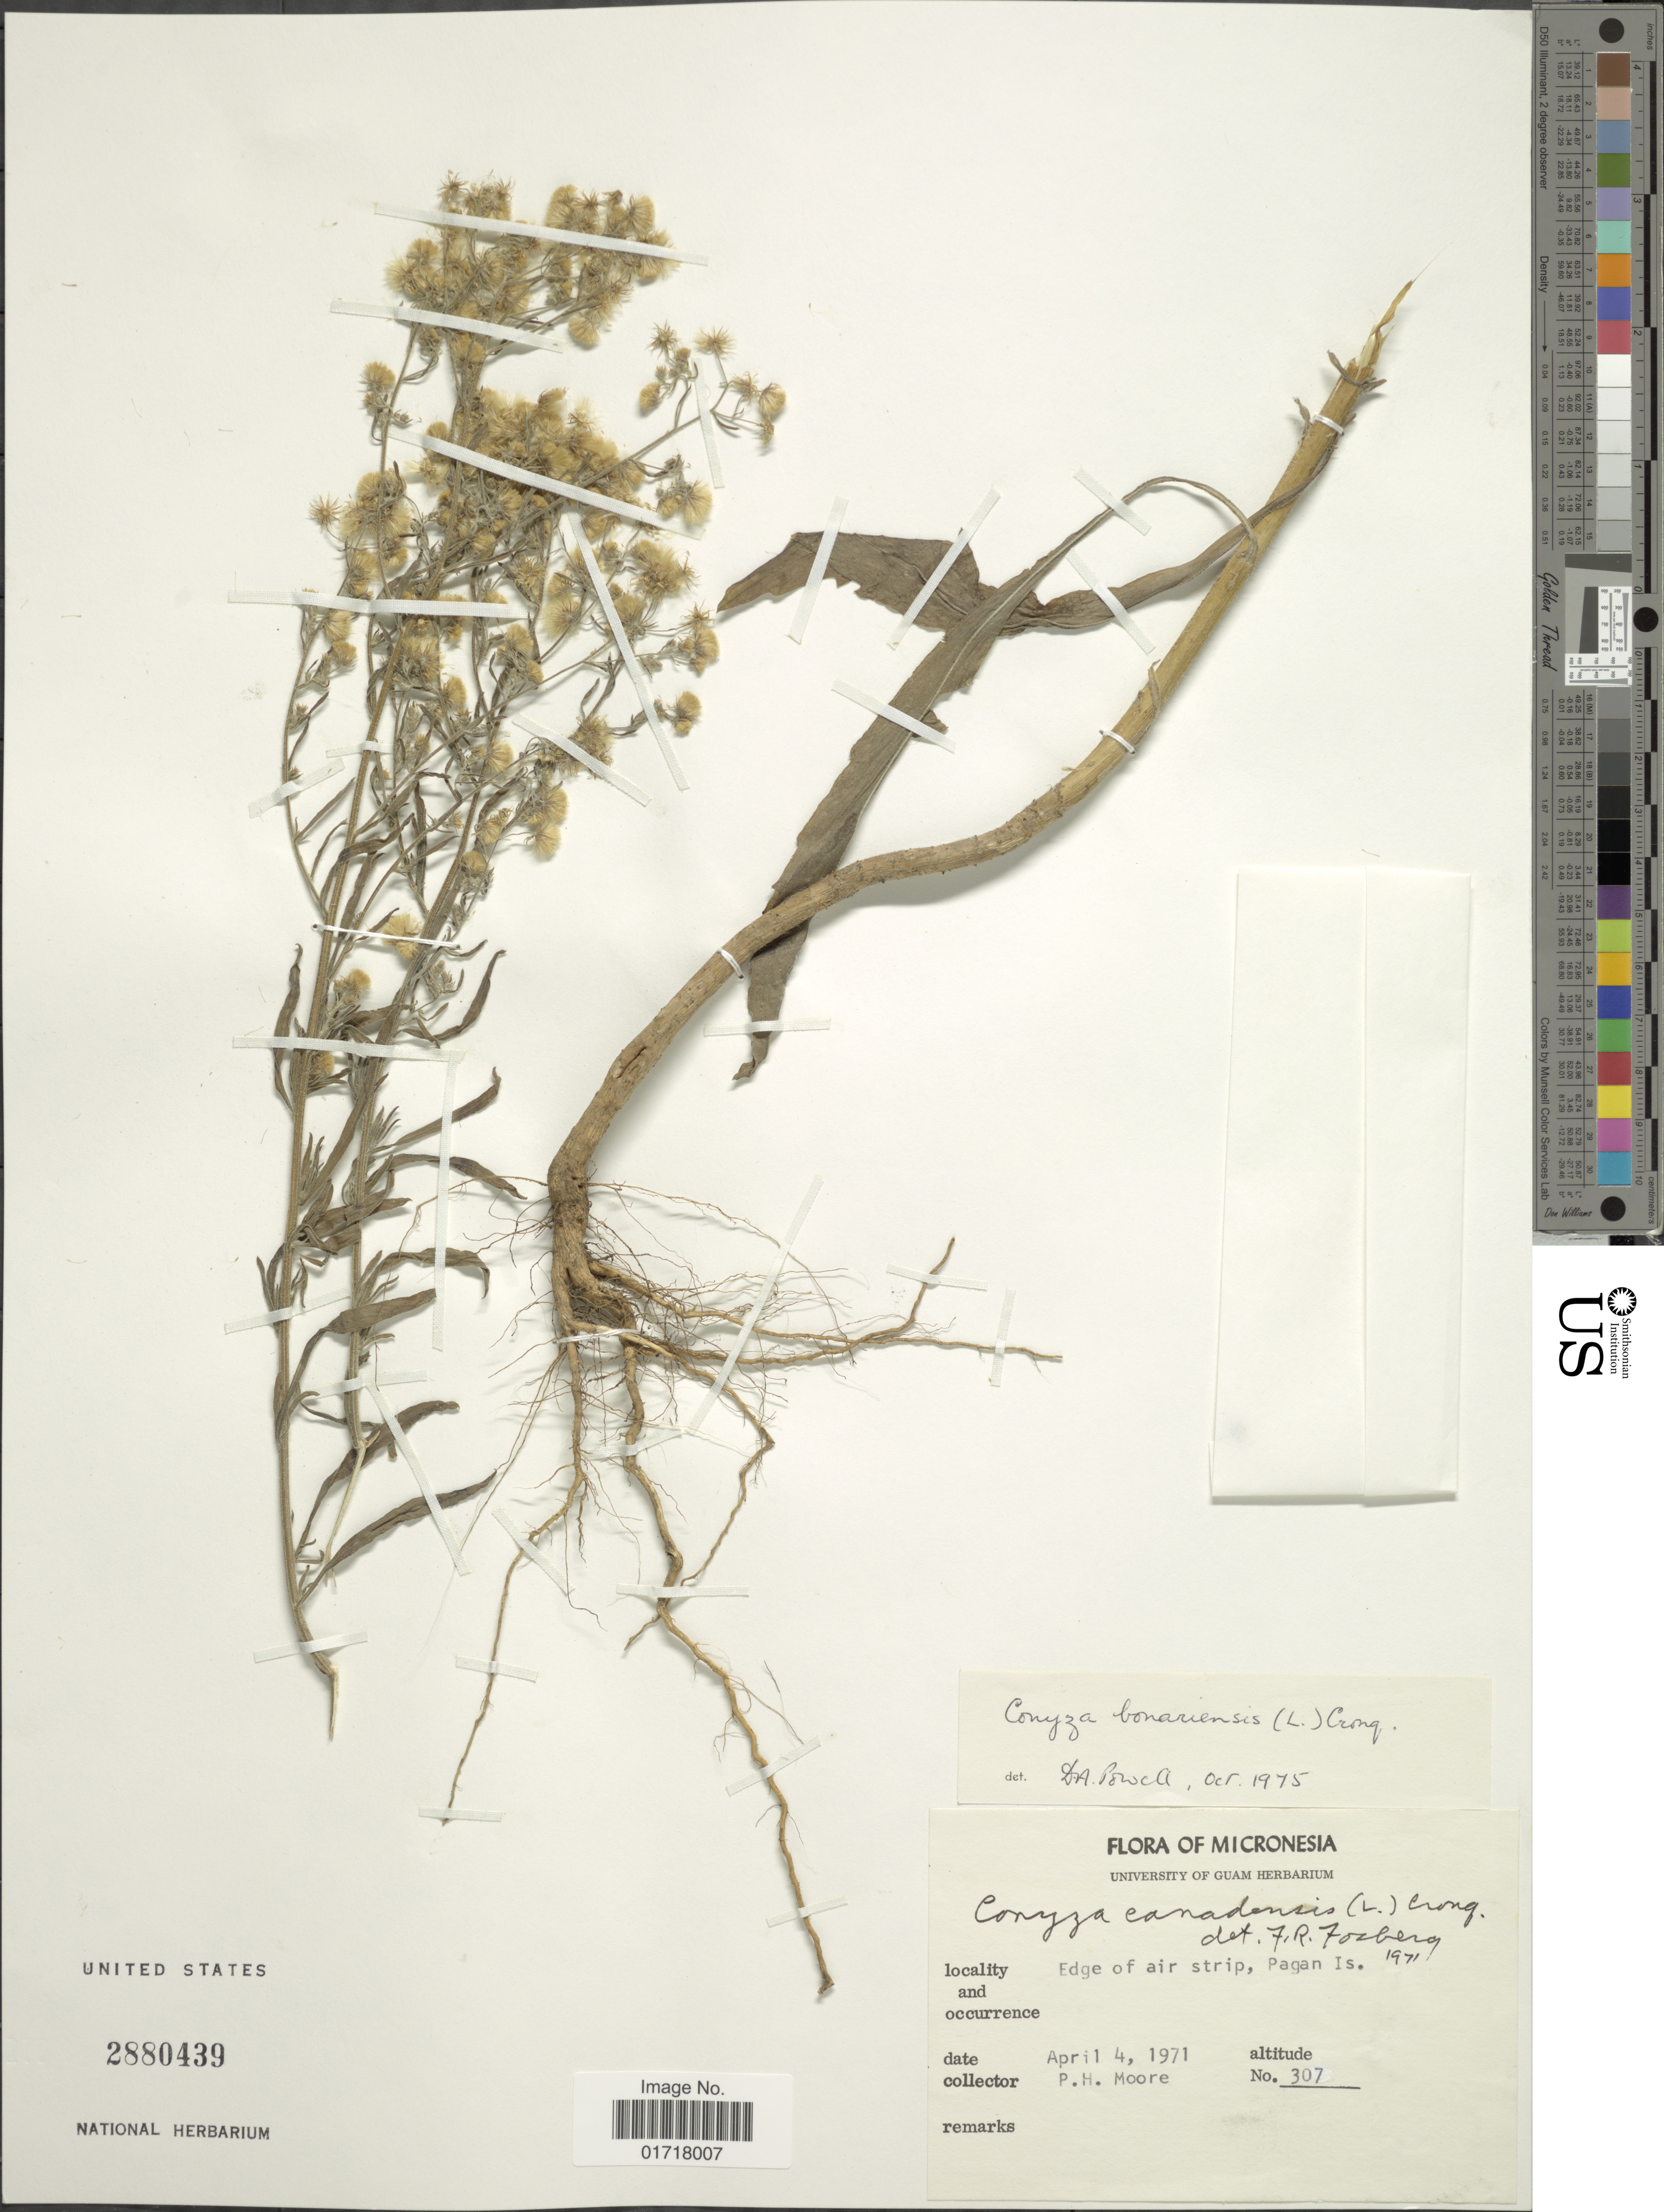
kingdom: Plantae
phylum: Tracheophyta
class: Magnoliopsida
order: Asterales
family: Asteraceae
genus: Erigeron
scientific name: Erigeron bonariensis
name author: L.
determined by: Wagner, W. L., (BOT), Smithsonian Institution - National Museum of Natural History (UNITED STATES)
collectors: P. H. Moore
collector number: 307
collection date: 1971-04-04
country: Northern Mariana Islands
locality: Micronesia, Edge of air strip, Pagan Is.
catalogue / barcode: US 2880439